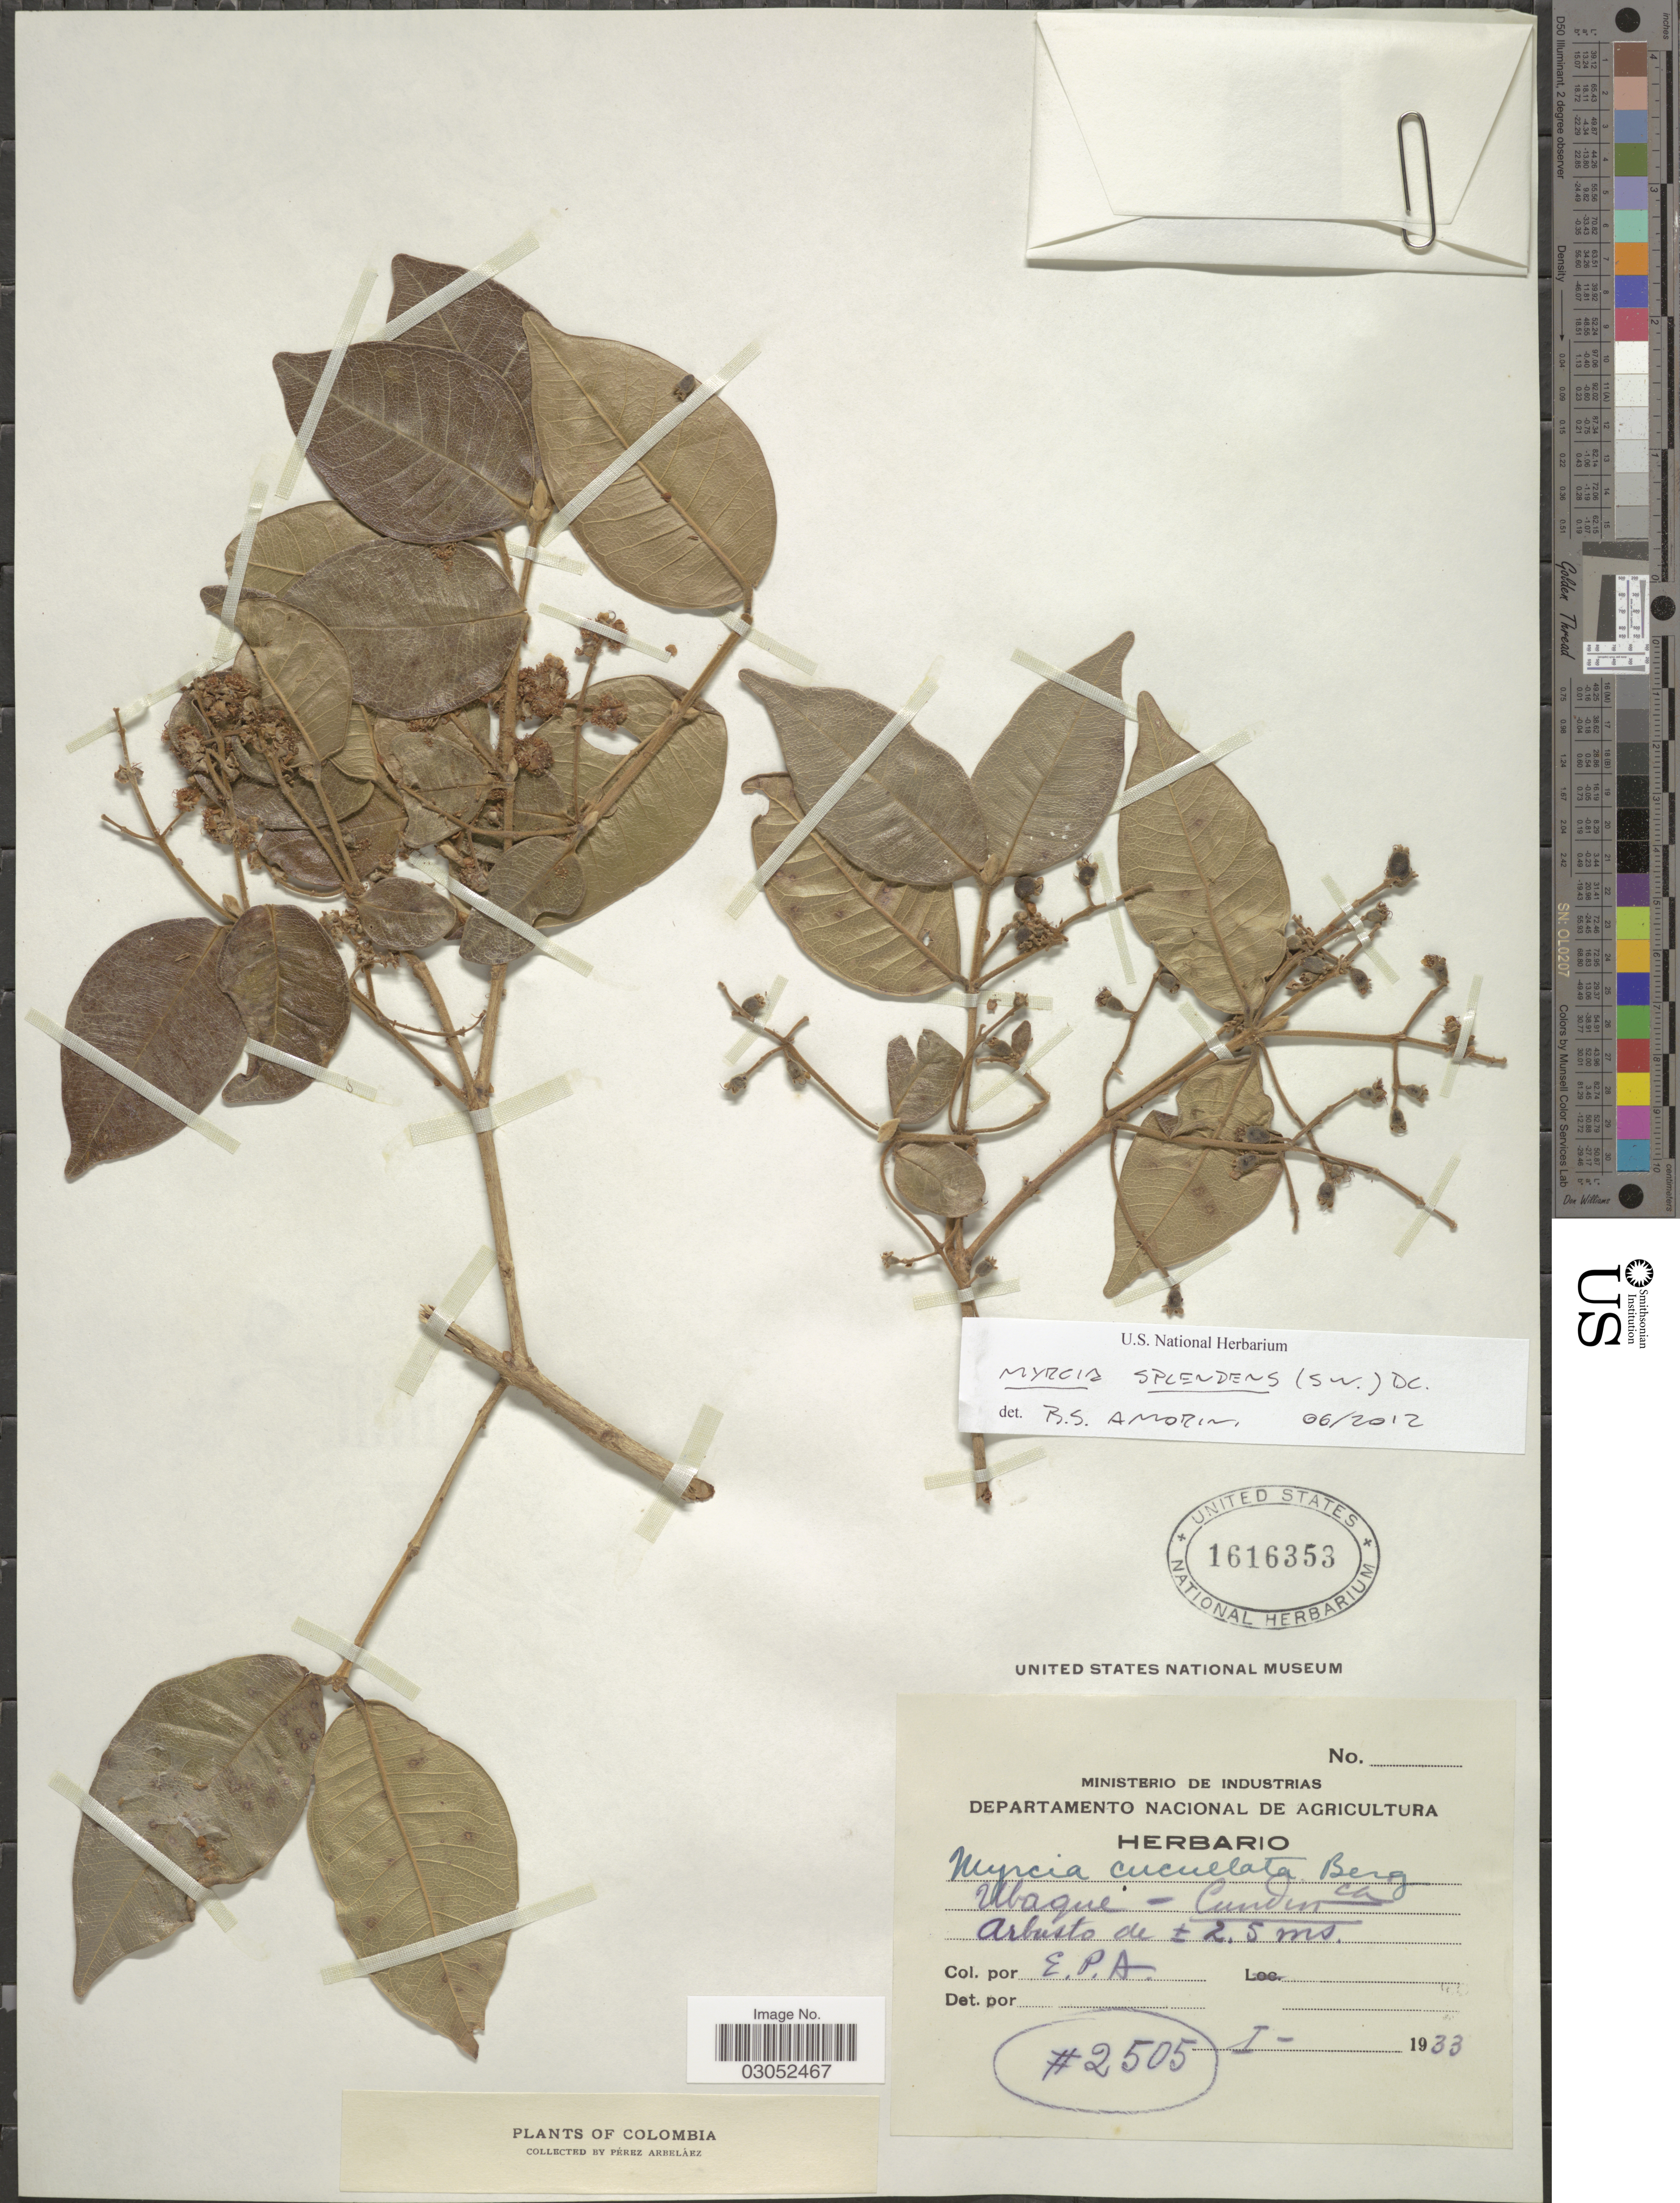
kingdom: Plantae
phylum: Tracheophyta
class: Magnoliopsida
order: Myrtales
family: Myrtaceae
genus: Myrcia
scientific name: Myrcia splendens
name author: (Sw.) DC.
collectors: E. Pérez Arbeláez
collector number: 2505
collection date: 1933-01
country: Colombia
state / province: Cundinamarca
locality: Ubaque - Cundinca.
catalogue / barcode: US 1616353